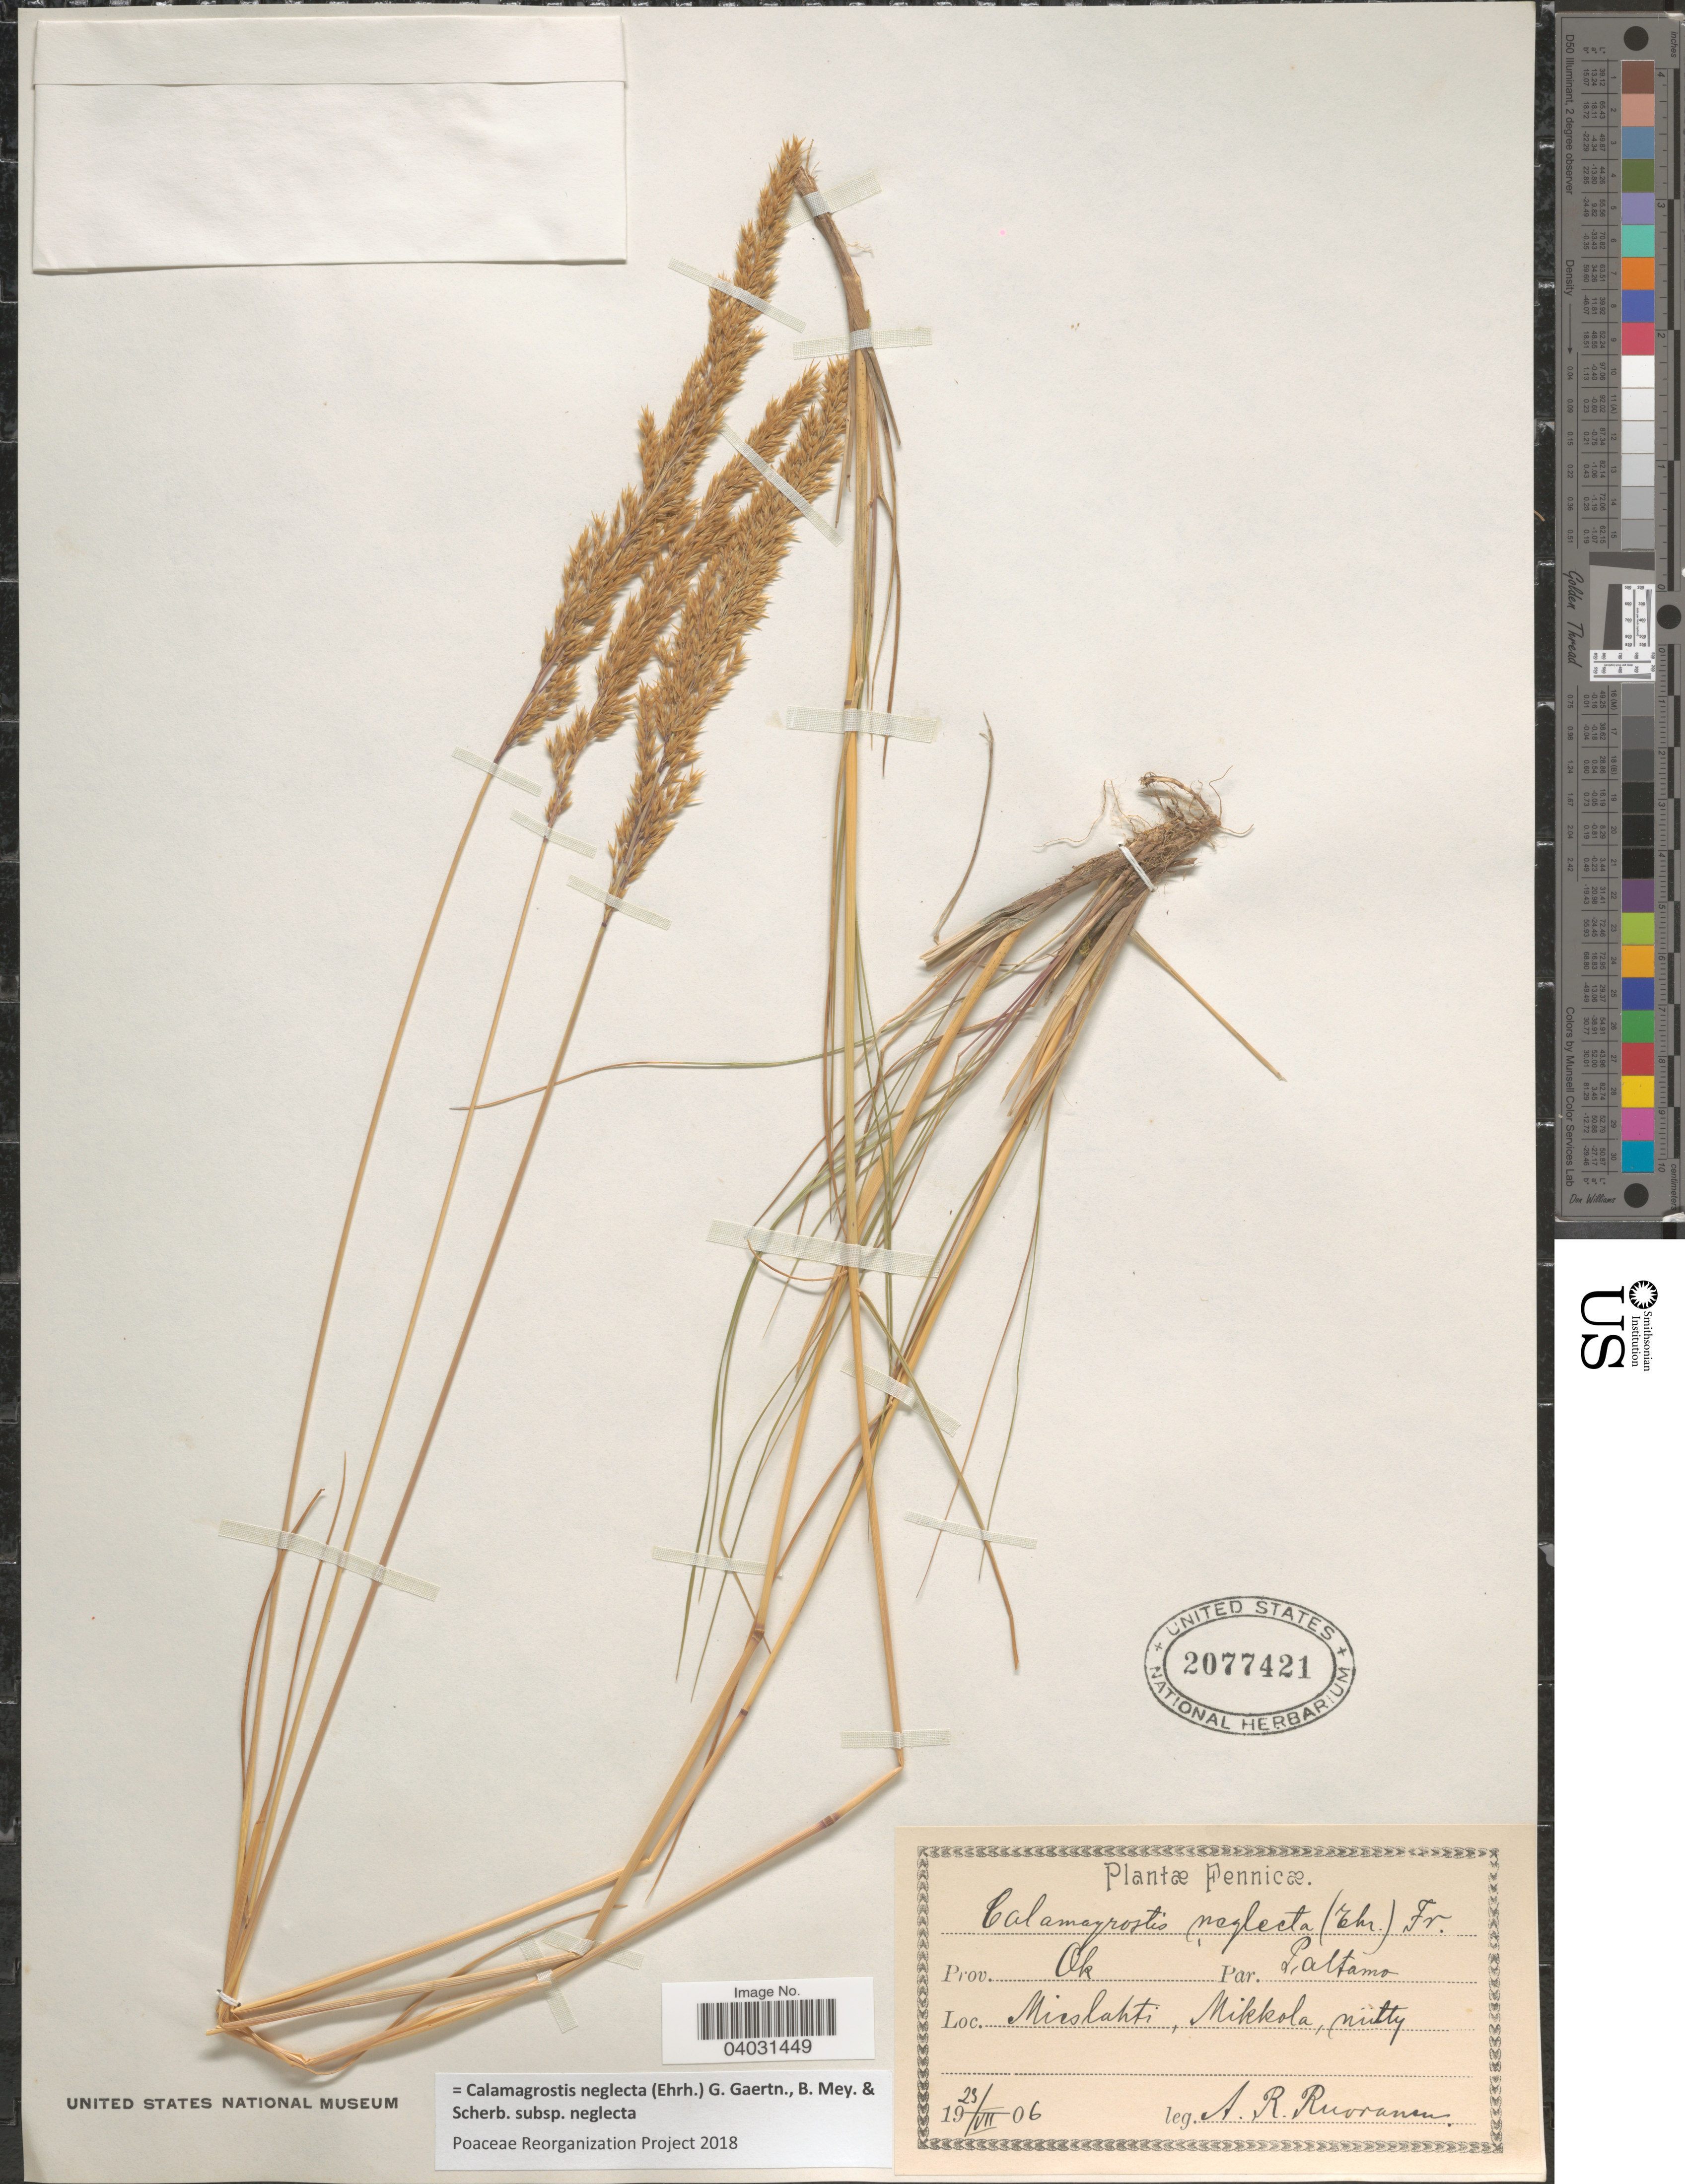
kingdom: Plantae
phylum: Tracheophyta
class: Liliopsida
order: Poales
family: Poaceae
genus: Calamagrostis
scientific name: Calamagrostis neglecta subsp. neglecta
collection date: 1906-07-23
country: Finland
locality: Fennicæ. Prov. Ok. Par. Paltamo. Mieslahti, Mikkola, nitty.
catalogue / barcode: US 2077421